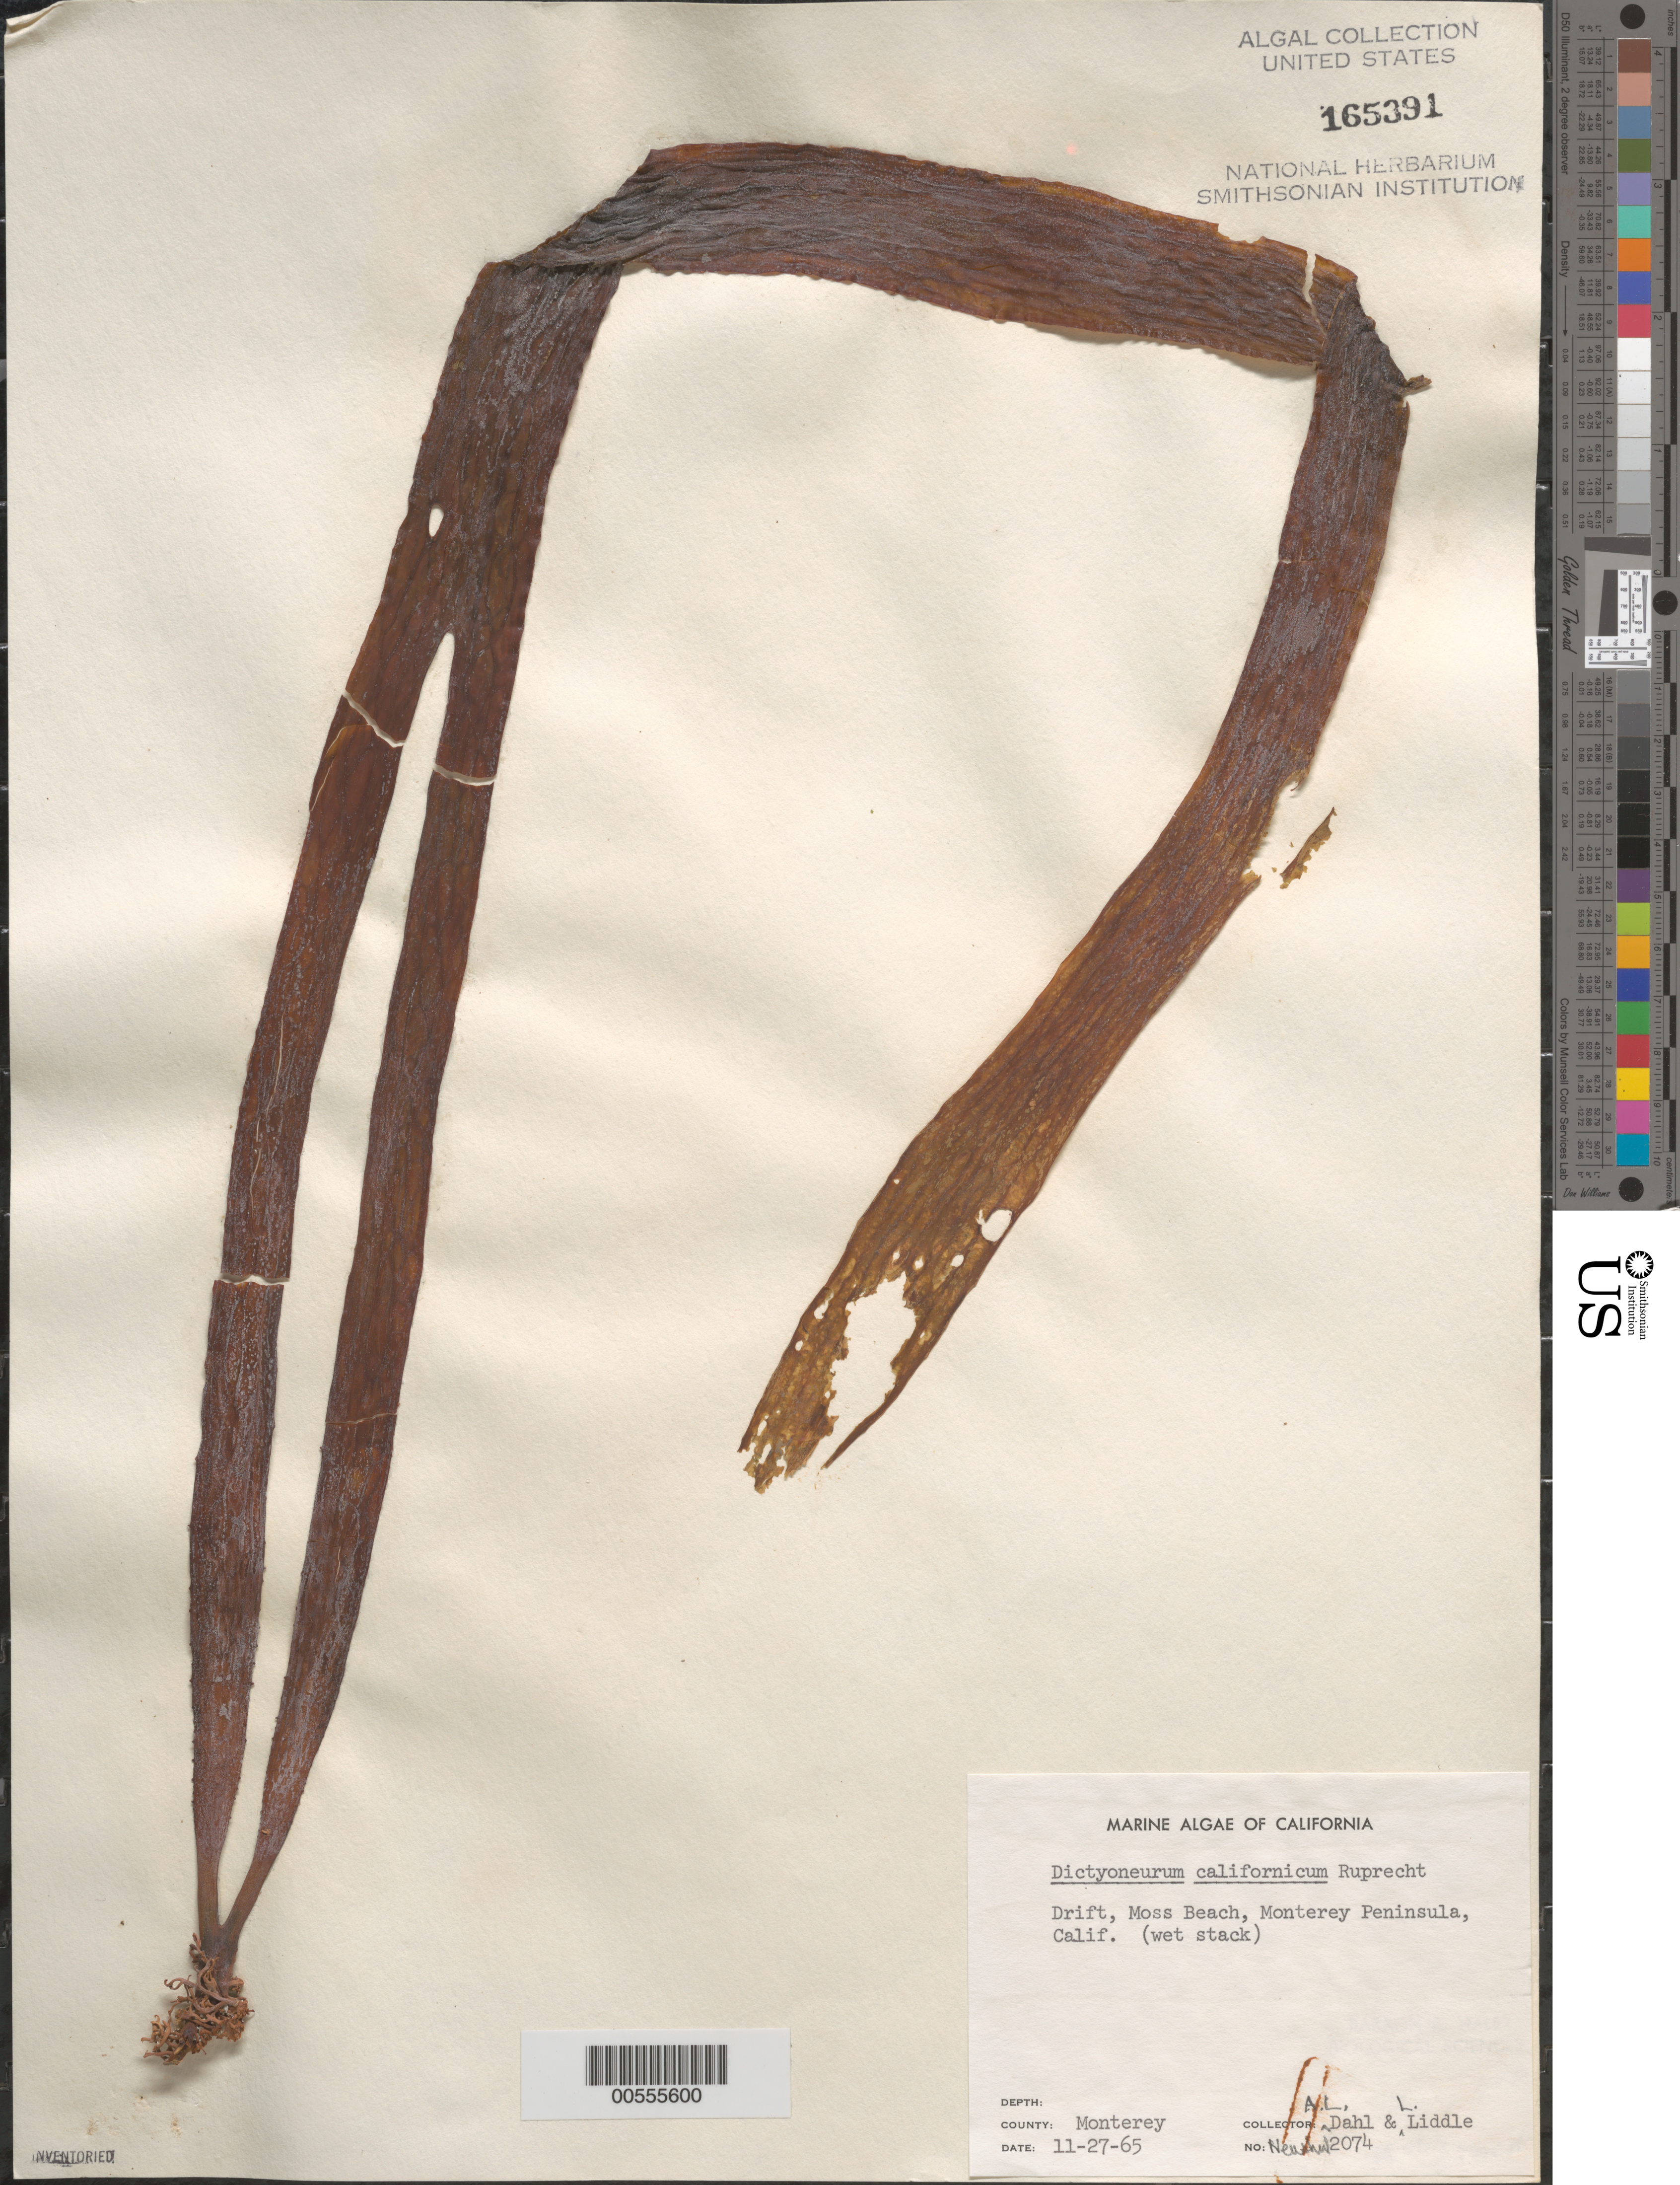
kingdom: Chromista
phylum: Ochrophyta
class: Phaeophyceae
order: Laminariales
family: Costariaceae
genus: Dictyoneurum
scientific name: Dictyoneurum californicum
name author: Rupr.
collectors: A. Dahl & L. Liddle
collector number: Neushul 2074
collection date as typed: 27 Nov 1965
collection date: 1965-11-27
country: United States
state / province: California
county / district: Monterey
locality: Moss Beach, Monterey Peninsula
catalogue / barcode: US 165391